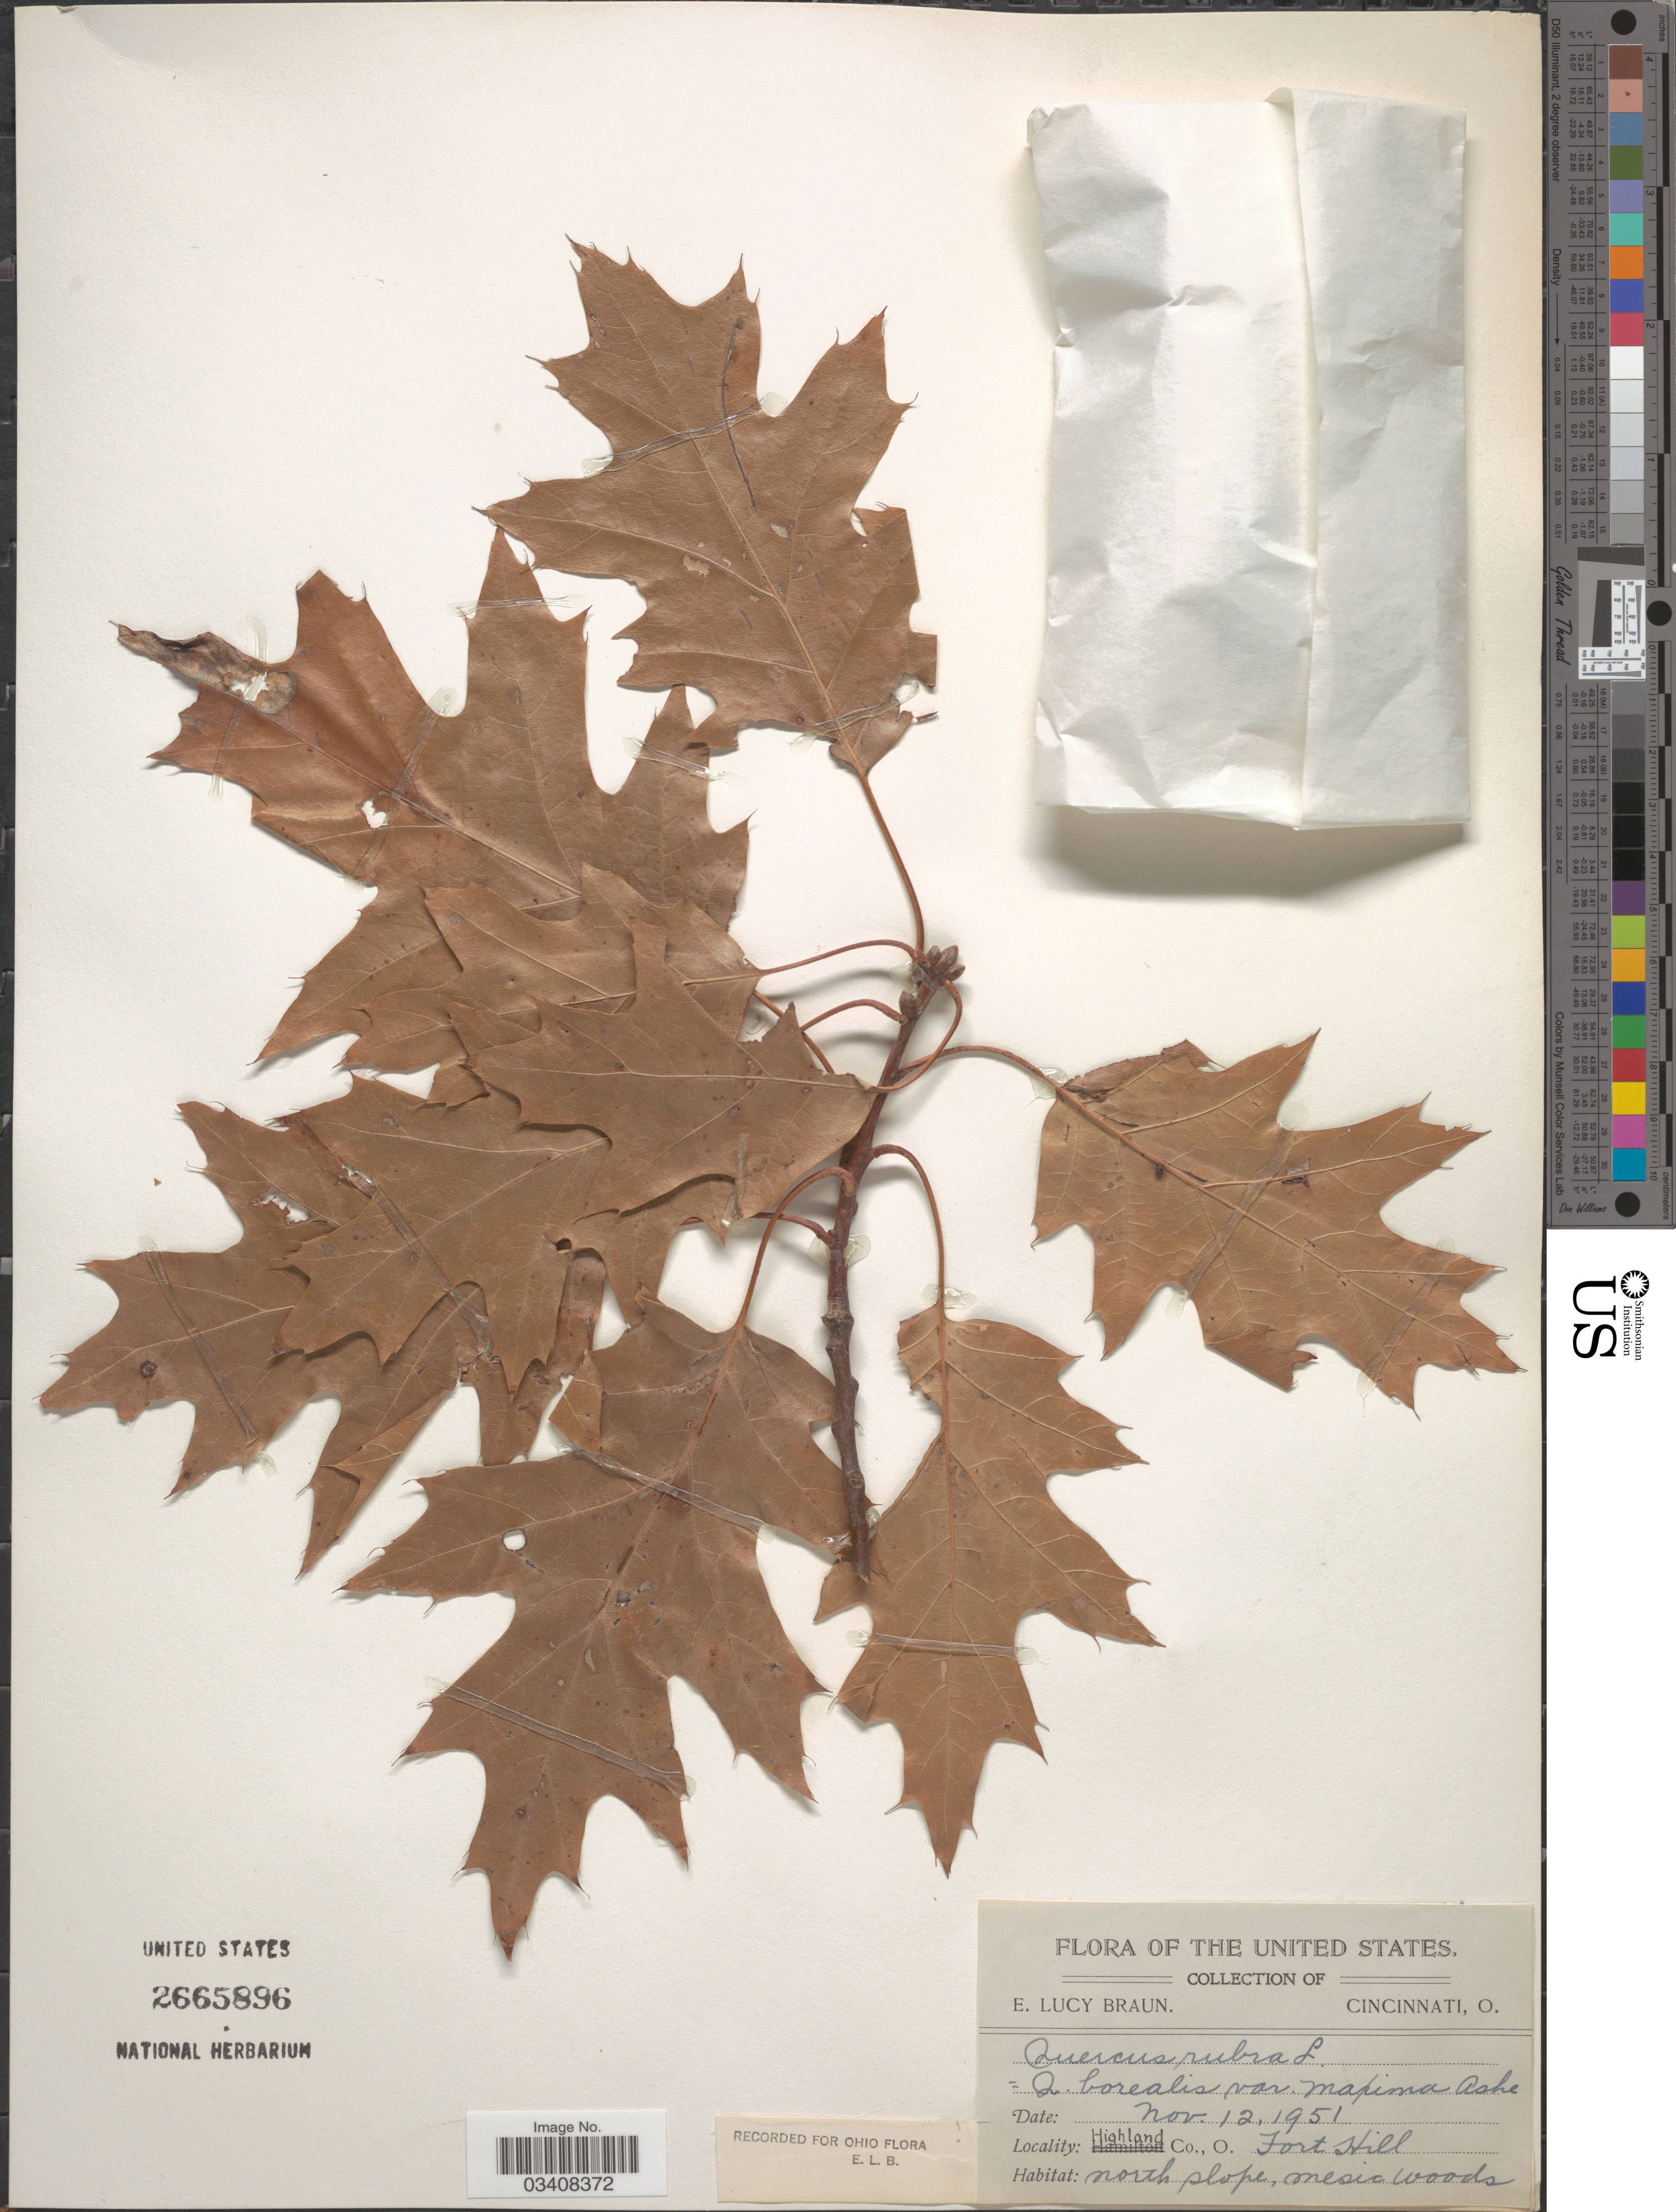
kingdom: Plantae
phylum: Tracheophyta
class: Magnoliopsida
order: Fagales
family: Fagaceae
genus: Quercus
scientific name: Quercus rubra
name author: L.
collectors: E. L. Braun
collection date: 1951-11-12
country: United States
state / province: Ohio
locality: Highland Co., Fort Hill, north slope.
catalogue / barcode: US 2665896